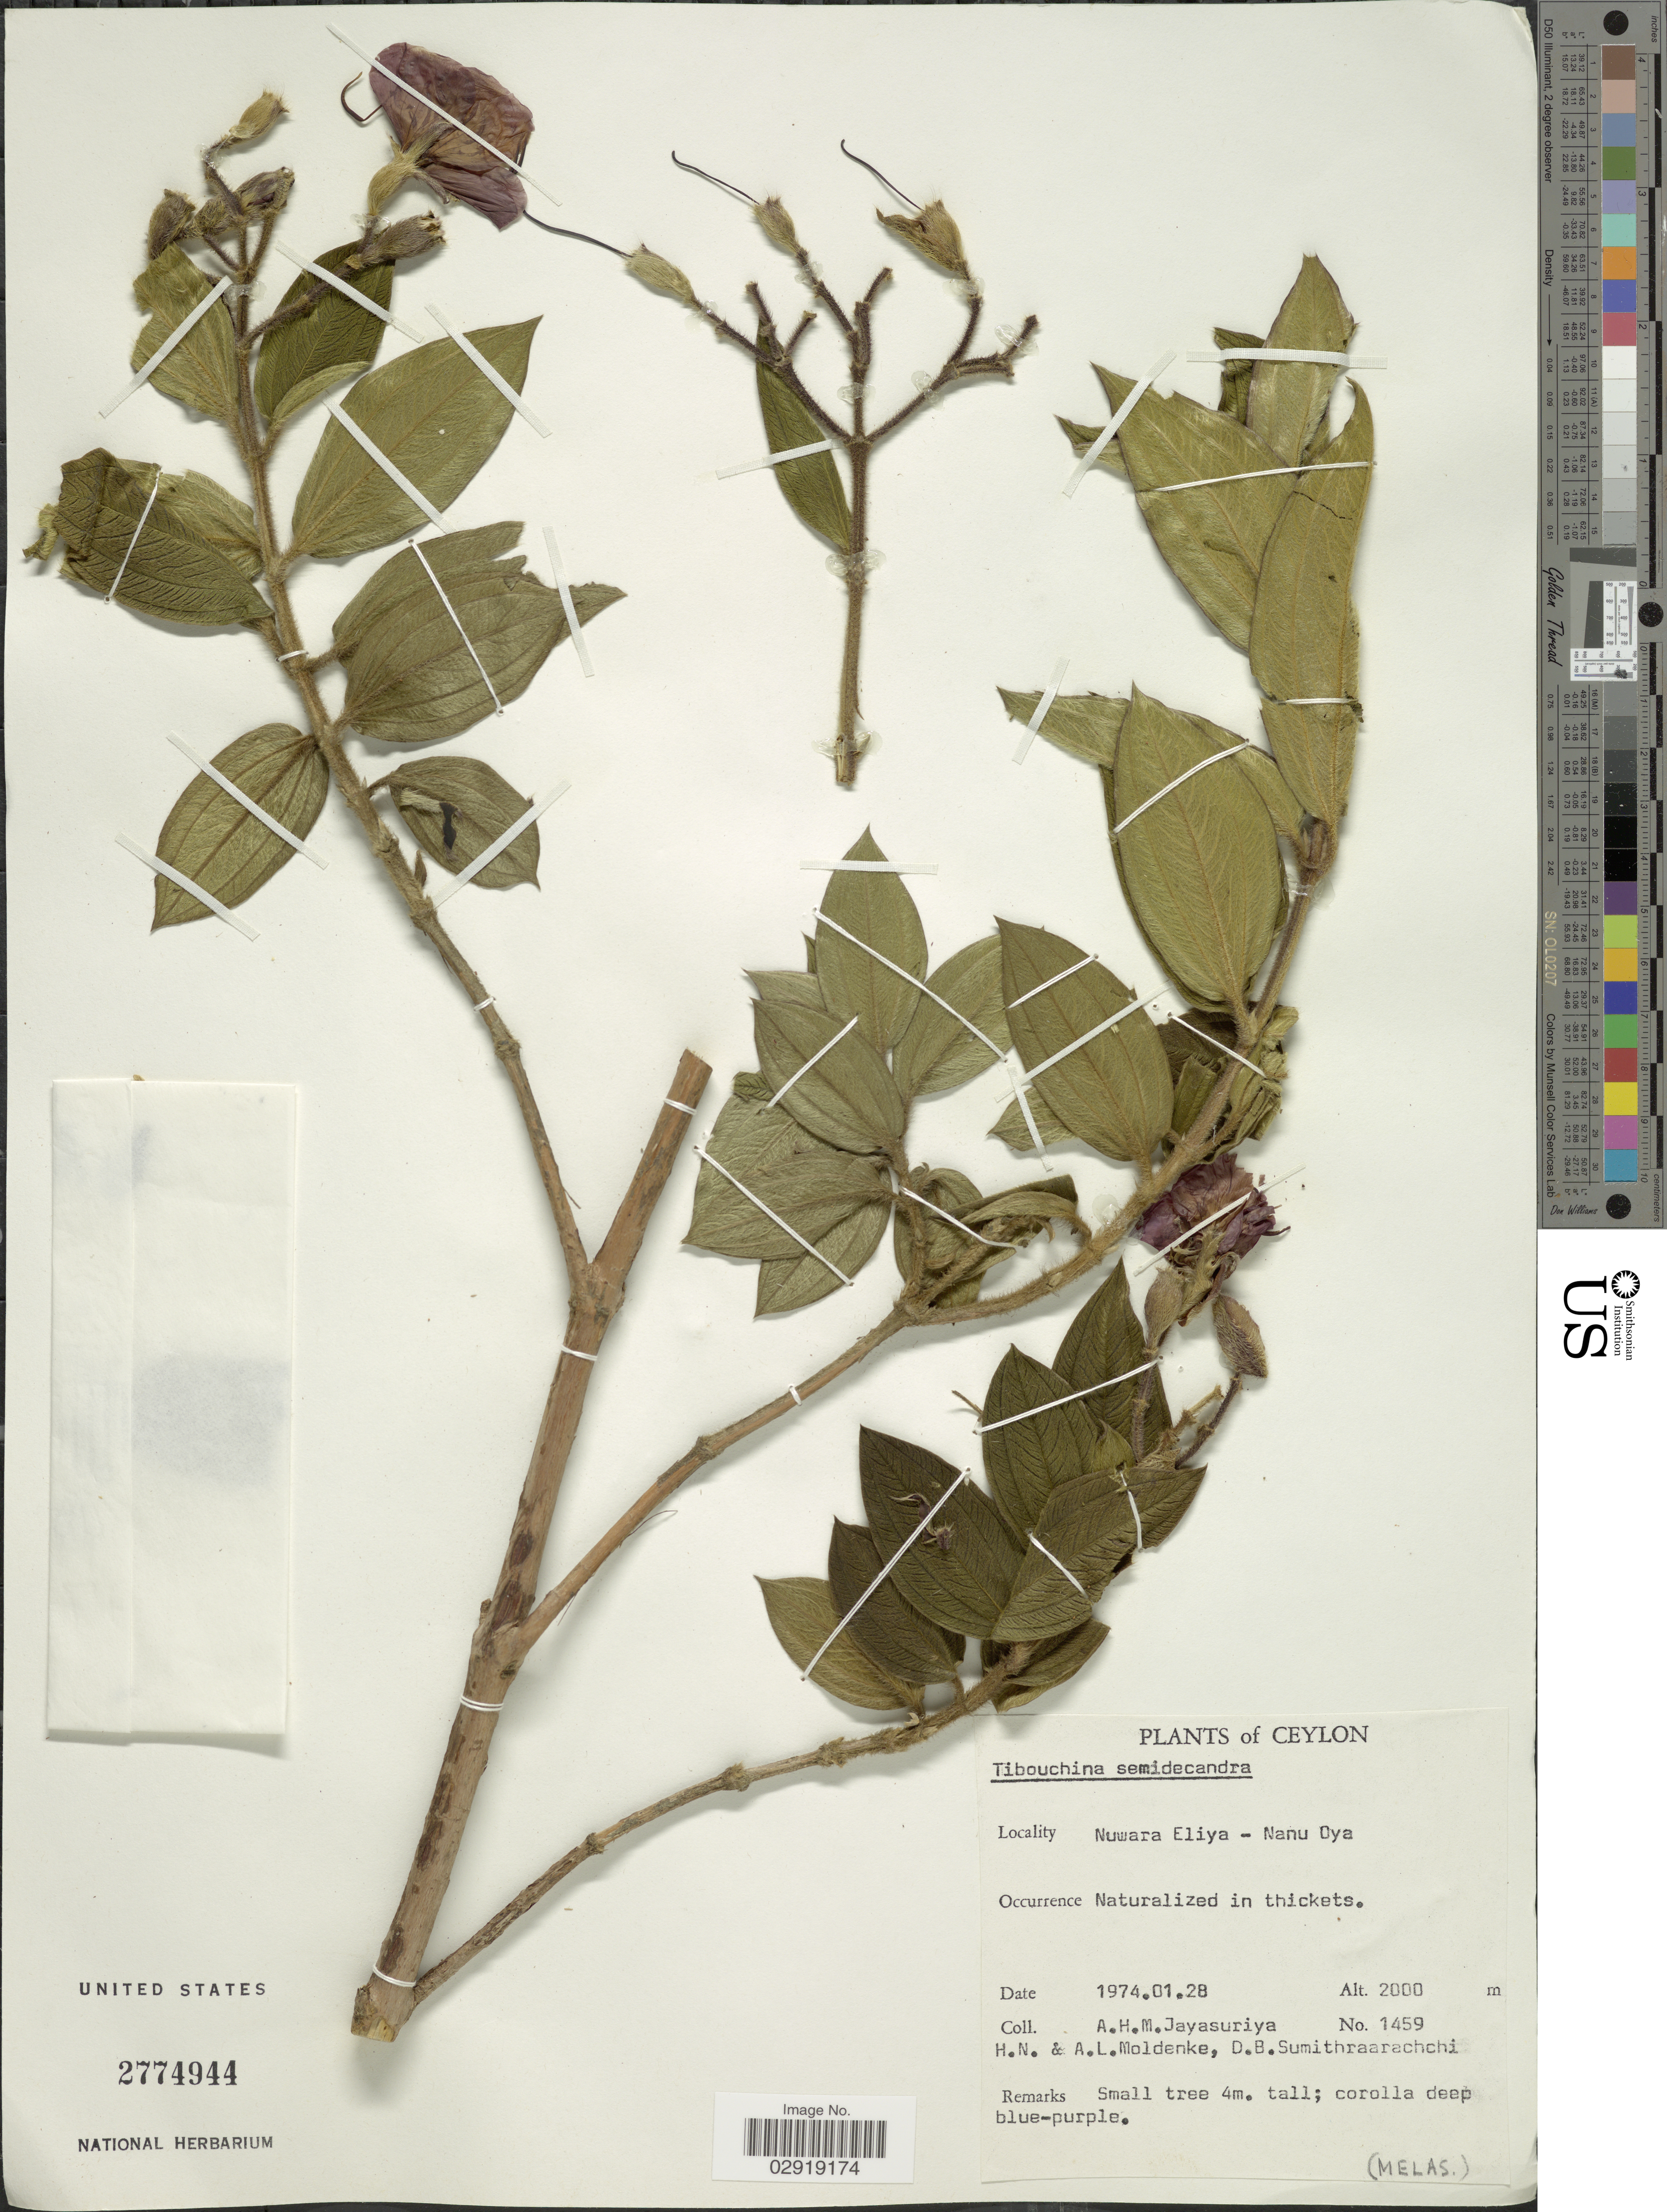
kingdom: Plantae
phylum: Tracheophyta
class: Magnoliopsida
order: Myrtales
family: Melastomataceae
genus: Pleroma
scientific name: Pleroma urvilleanum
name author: (DC.) P.J.F. Guim. & Michelang.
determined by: Strong, Mark T., (BOT), Smithsonian Institution - National Museum of Natural History (UNITED STATES)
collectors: A. Jayasuriya, H. N. Moldenke, A. L. Moldenke & D. B. Sumithraarachchi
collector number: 1459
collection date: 1974-01-28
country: Sri Lanka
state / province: Central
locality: Ceylon. Nuwara Eliya - Nanu Oya.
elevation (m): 2000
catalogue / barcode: US 2774944